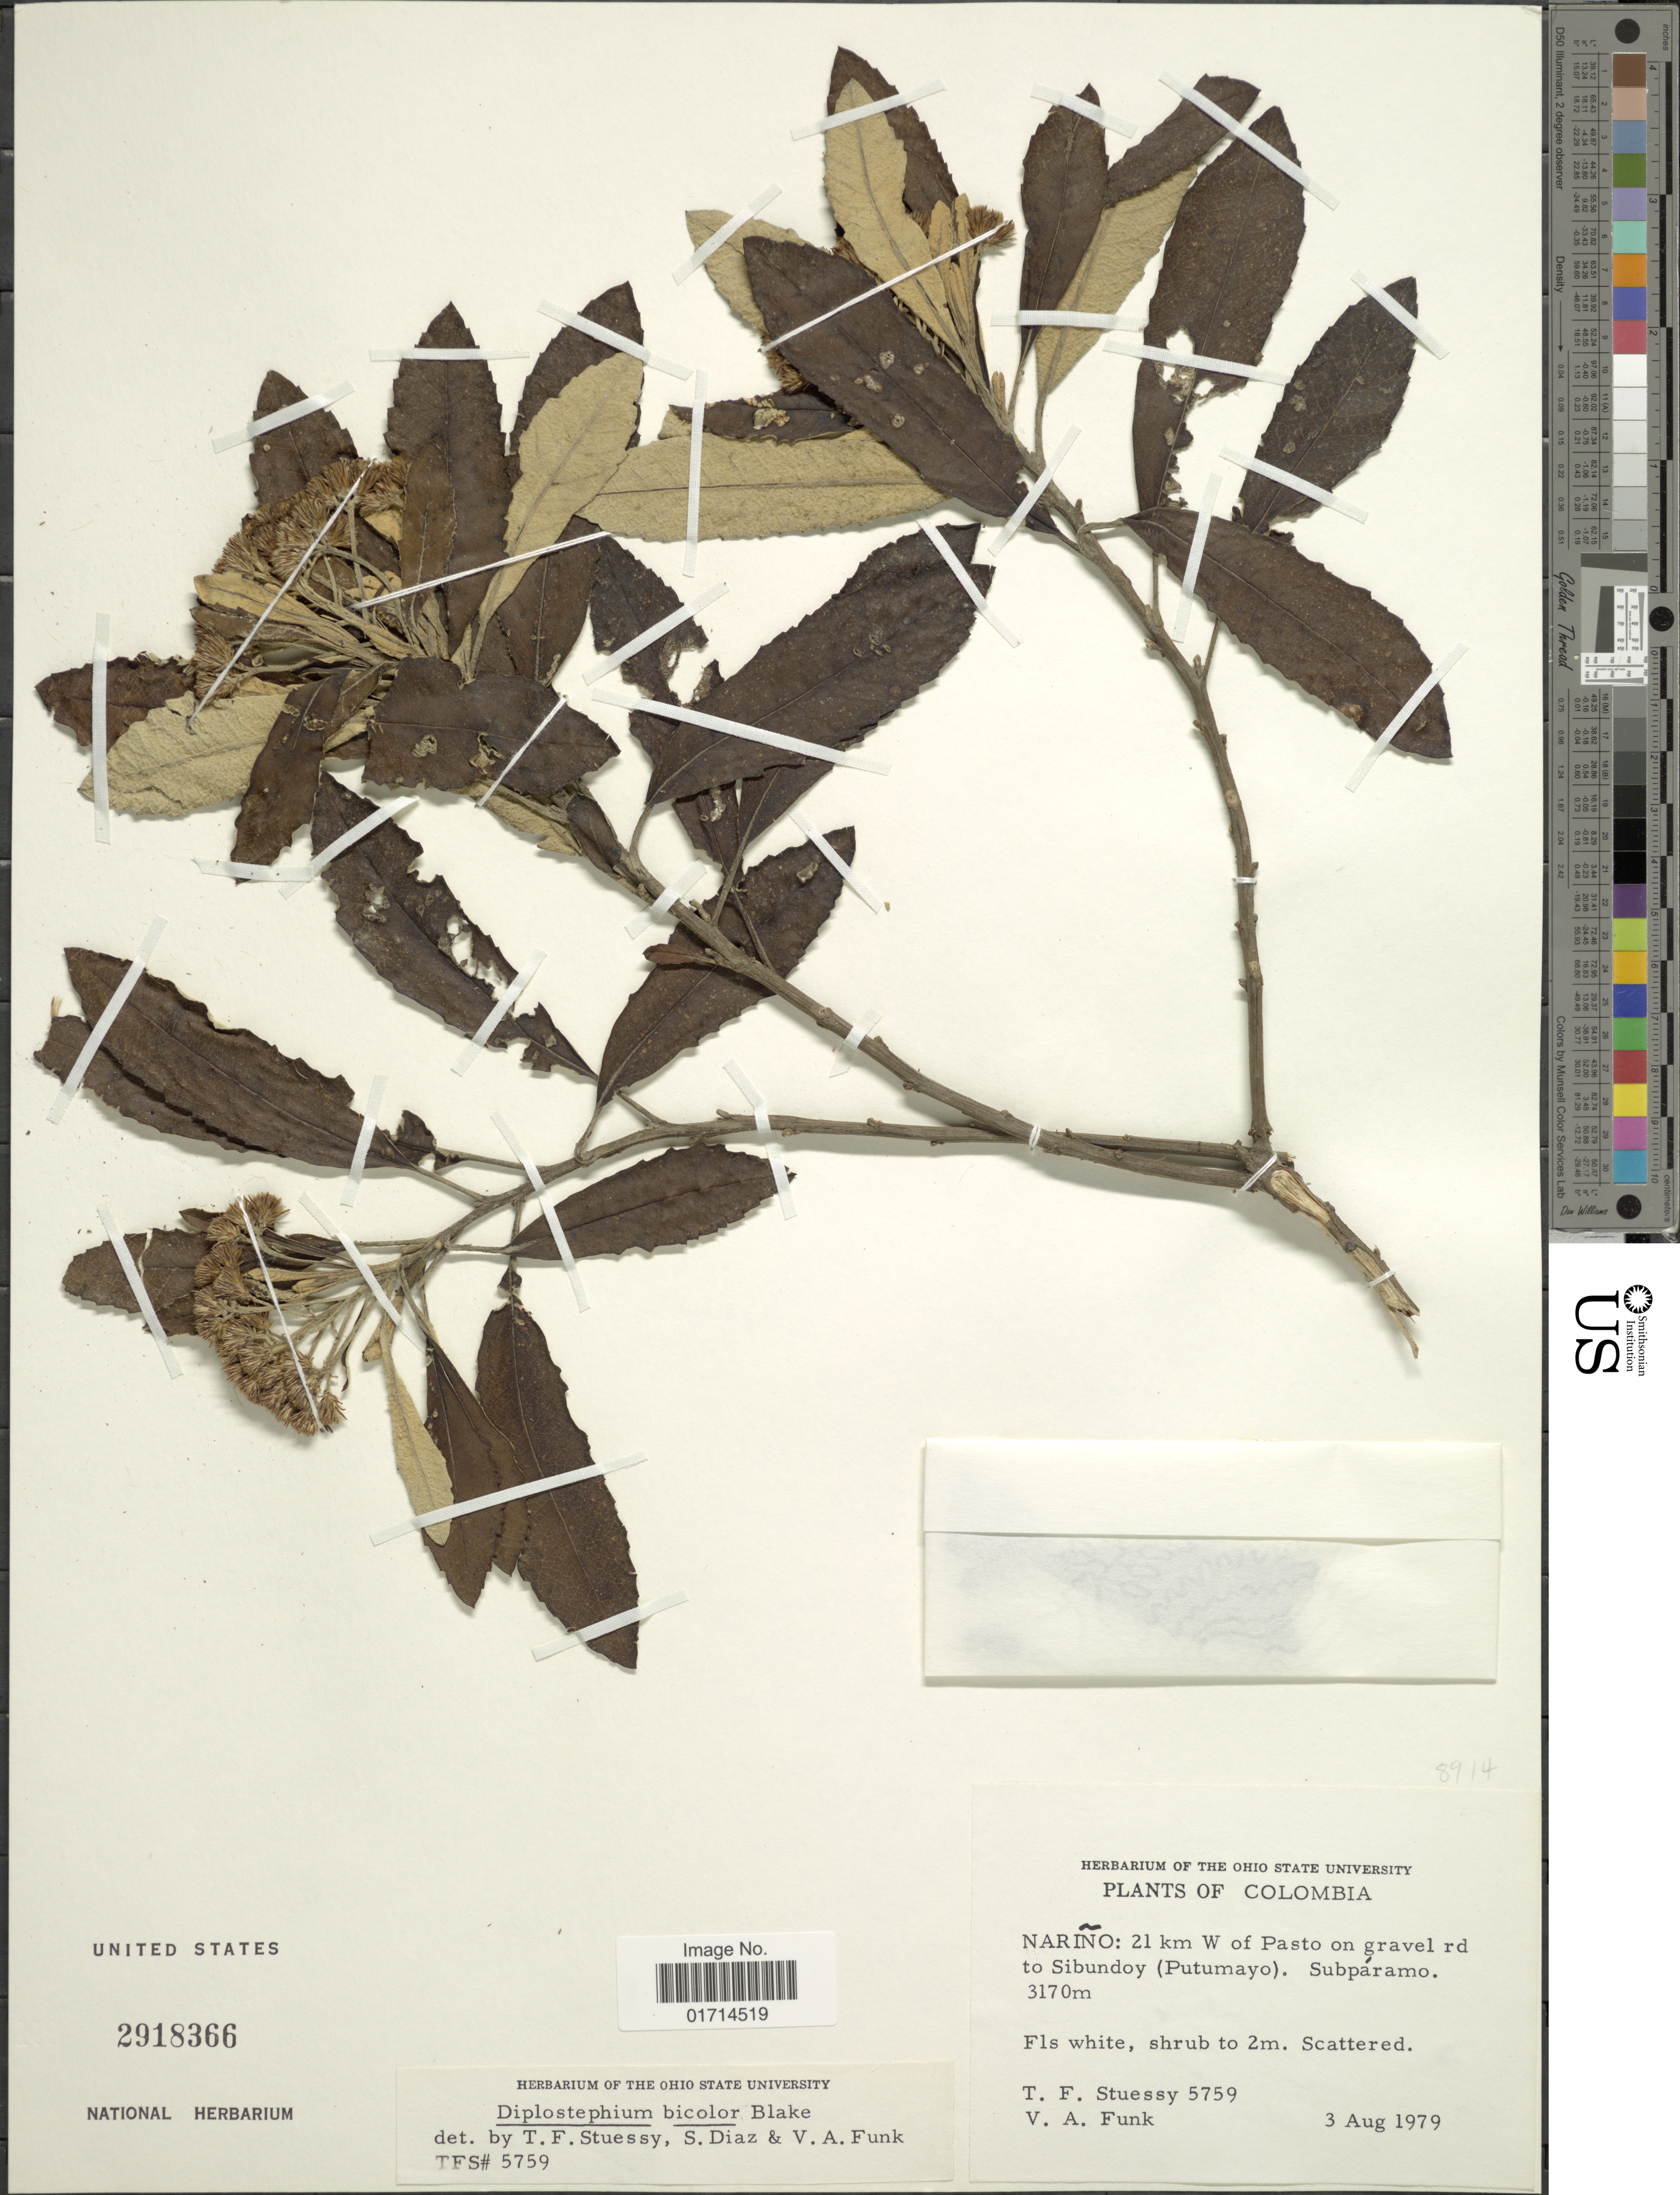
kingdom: Plantae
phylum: Tracheophyta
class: Magnoliopsida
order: Asterales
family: Asteraceae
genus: Diplostephium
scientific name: Diplostephium bicolor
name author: S.F. Blake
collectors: T. Stuessy & V. Funk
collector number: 5759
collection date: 1979-08-03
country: Colombia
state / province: Nariño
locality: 21 km W of Pasto on gravel rd to Sibundoy (Putumayo), Subparamo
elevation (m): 3170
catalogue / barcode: US 2918366